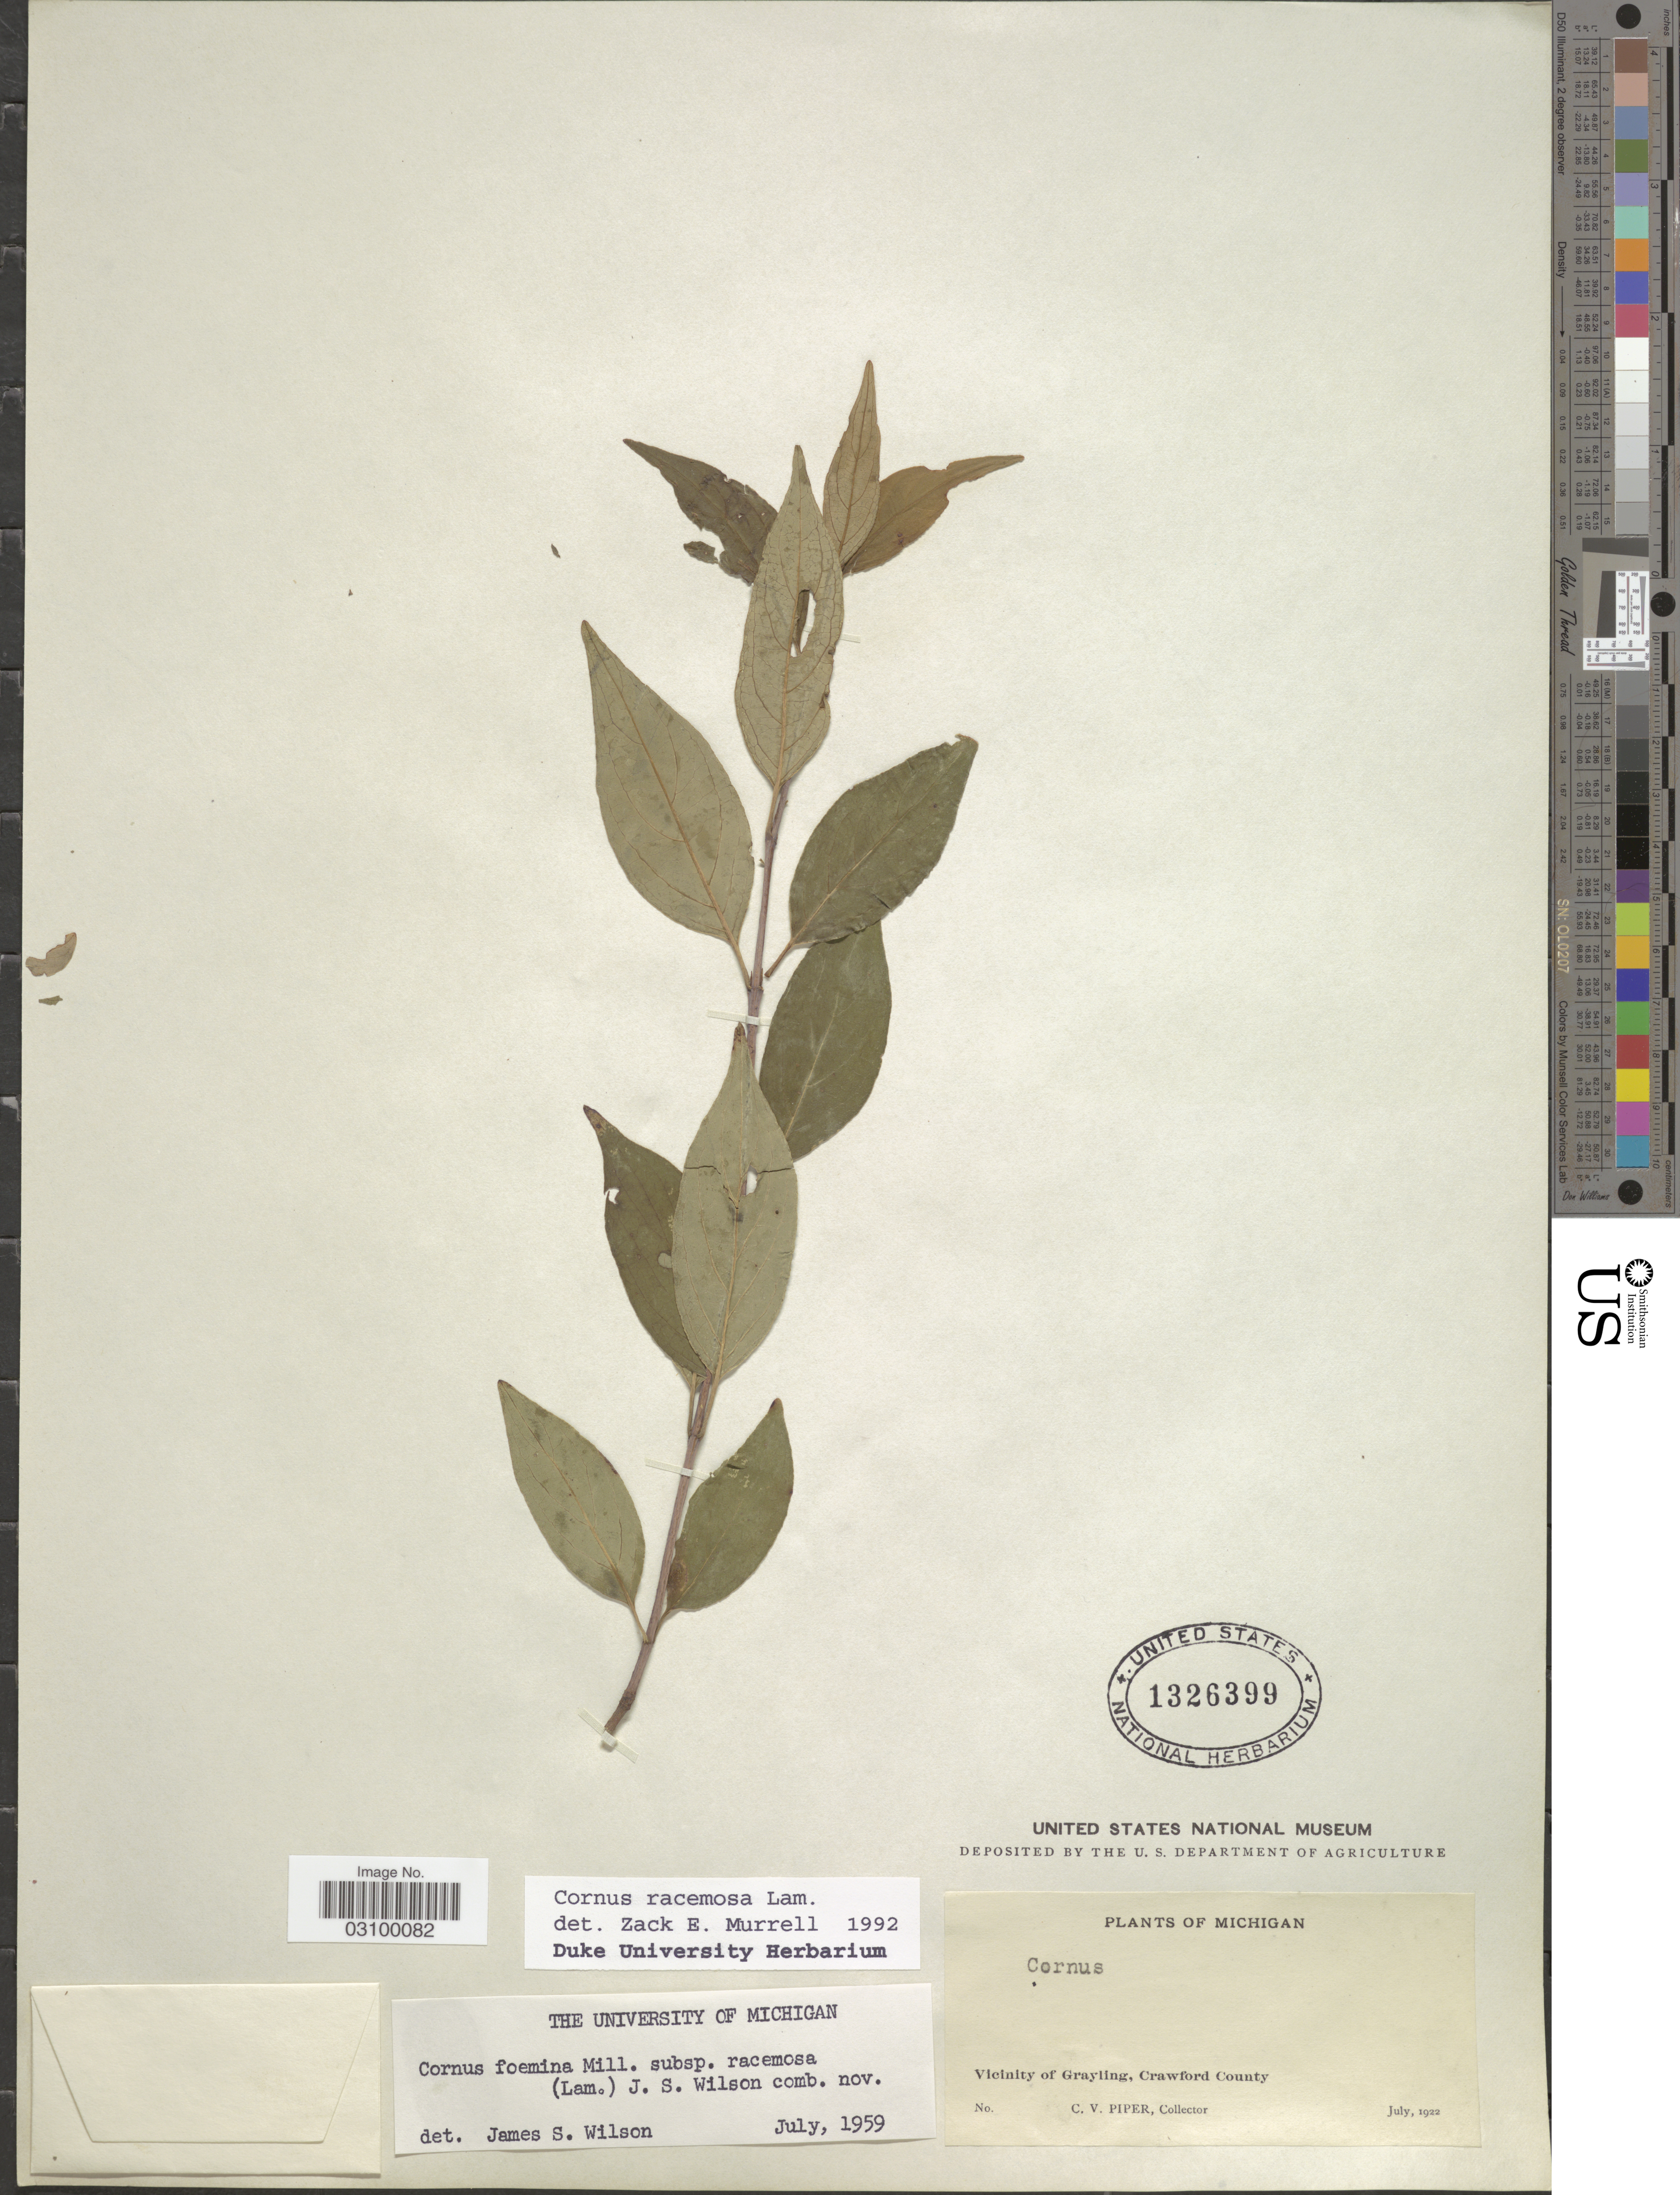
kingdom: Plantae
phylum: Tracheophyta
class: Magnoliopsida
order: Cornales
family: Cornaceae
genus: Cornus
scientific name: Cornus racemosa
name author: Lam.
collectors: C. V. Piper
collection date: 1922-07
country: United States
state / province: Michigan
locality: Vicinity of Grayling, Crawford County.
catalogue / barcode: US 1326399